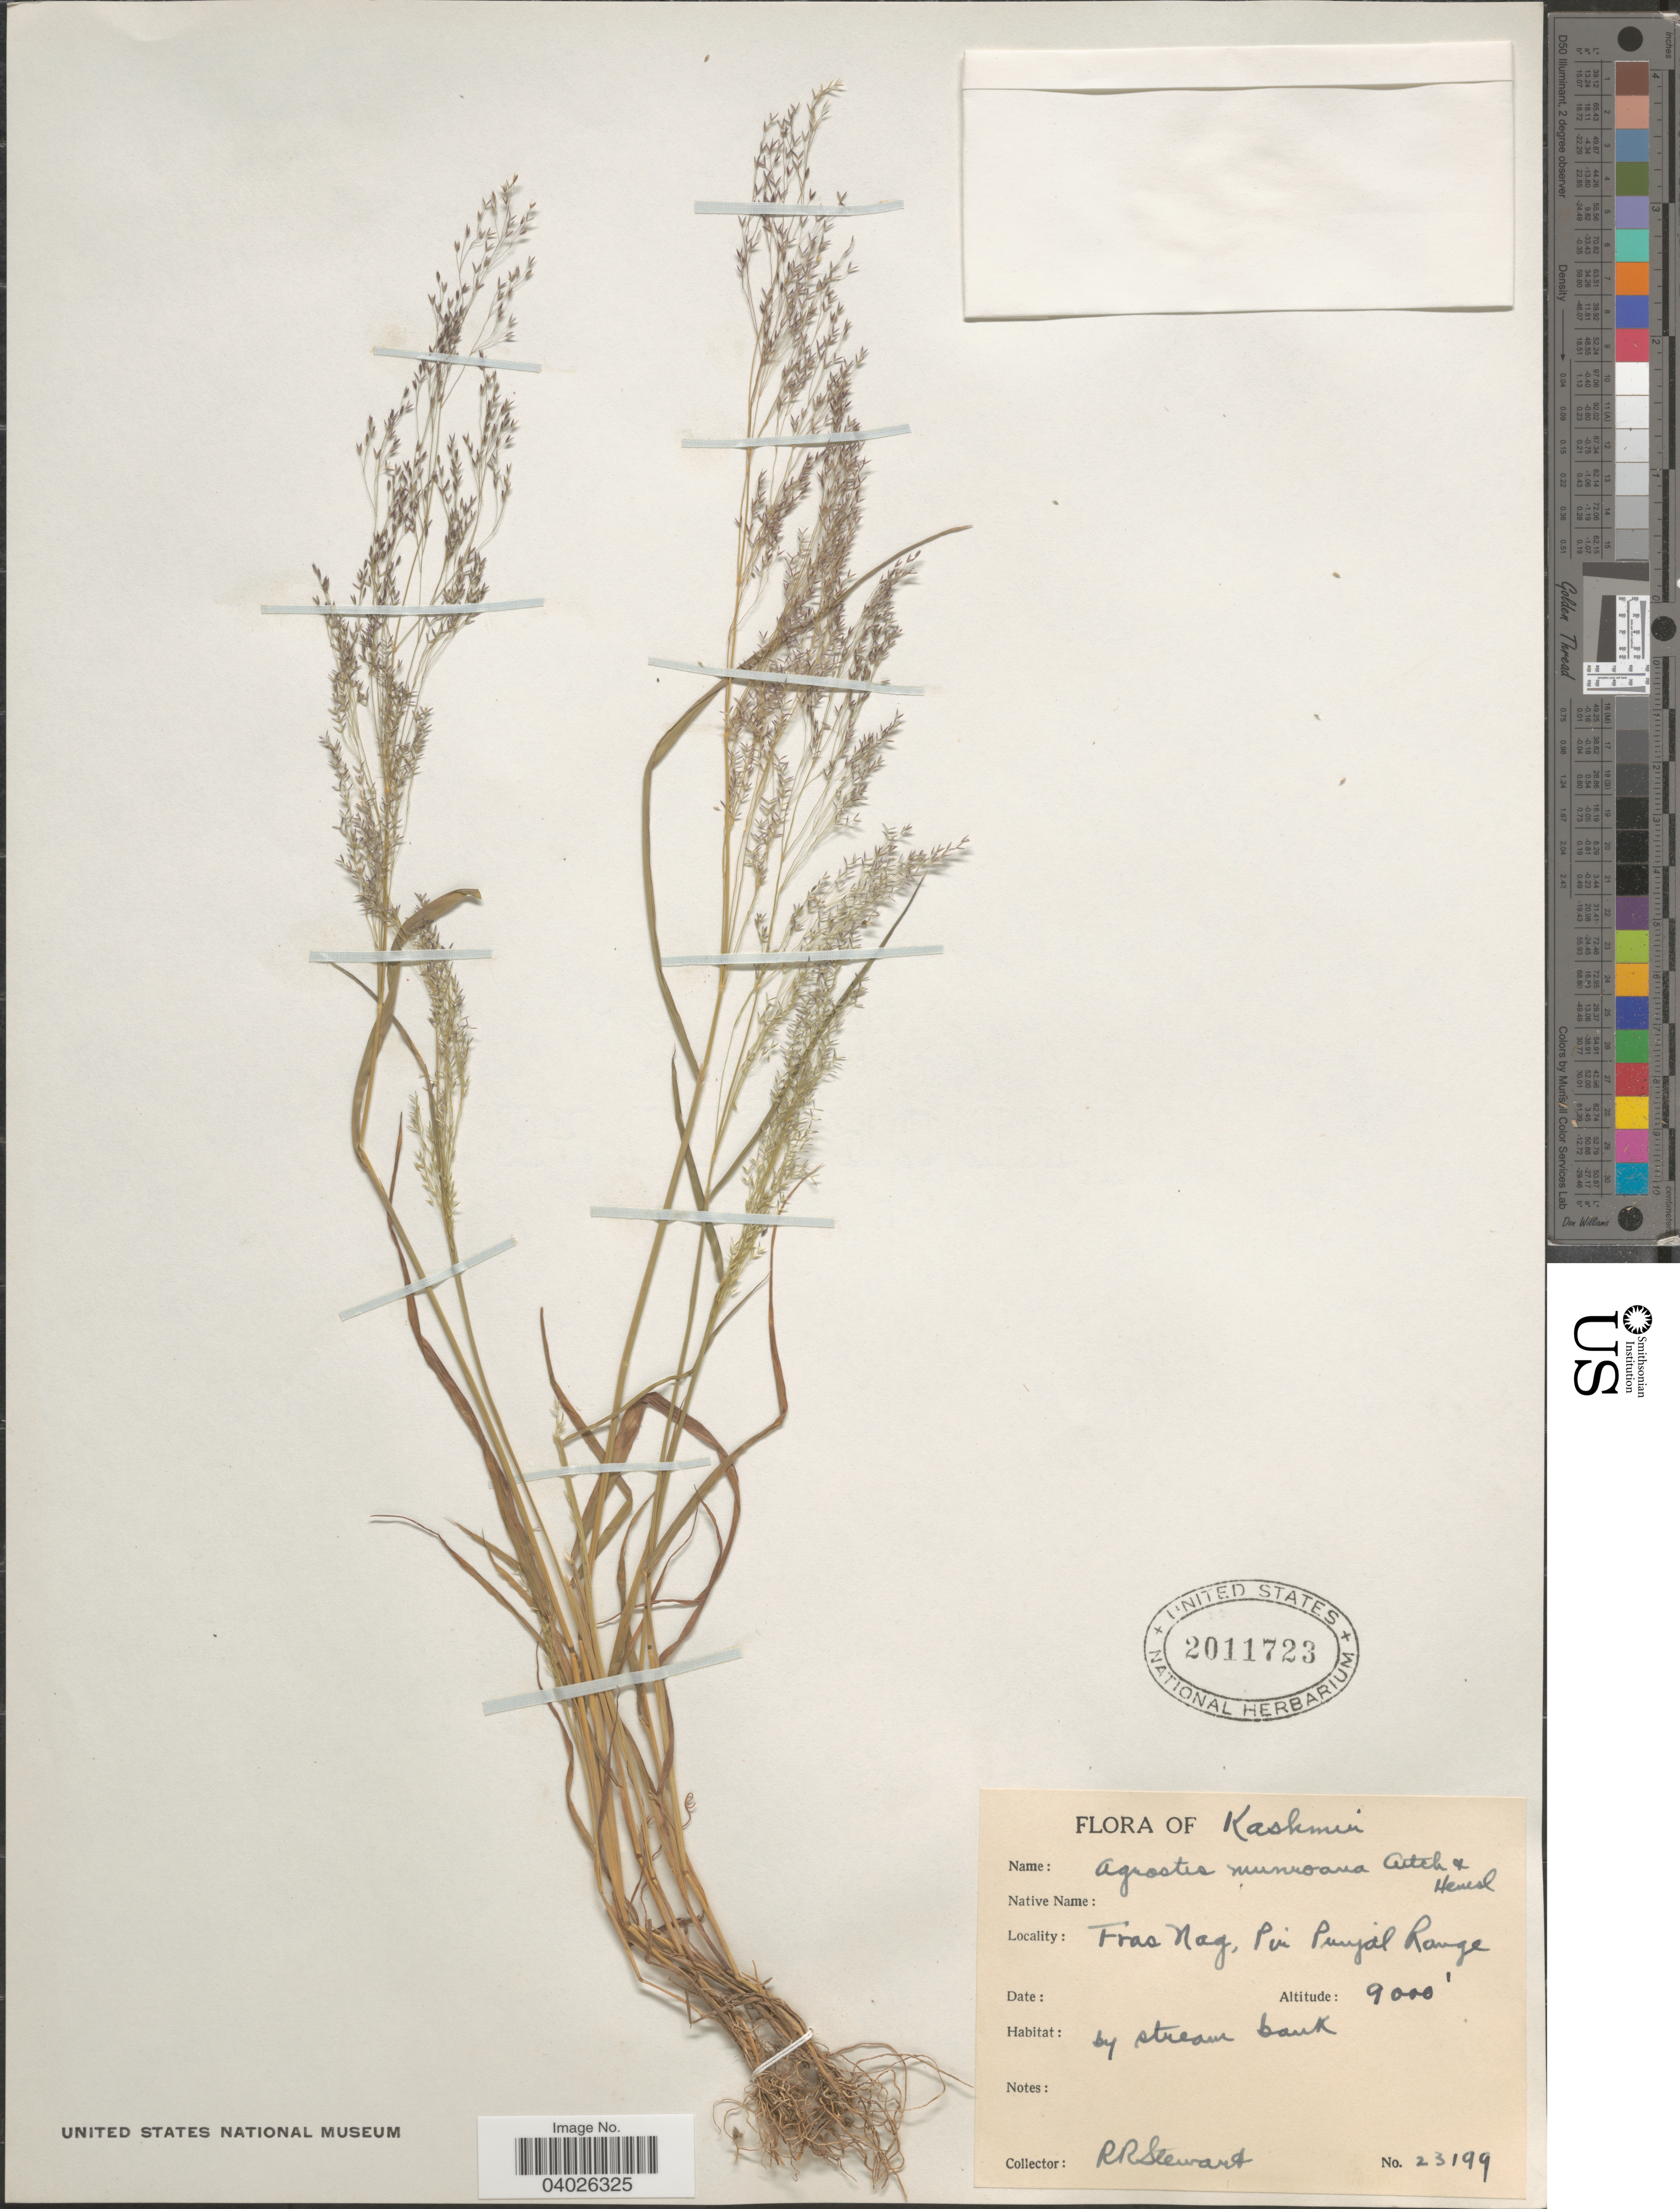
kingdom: Plantae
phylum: Tracheophyta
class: Liliopsida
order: Poales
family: Poaceae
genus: Agrostis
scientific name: Agrostis munroana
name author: Aitch. & Hemsl.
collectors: R. Stewart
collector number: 23199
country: India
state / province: Jammu and Kashmir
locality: Kashmir. Fras Nag, Pir Punjal Range.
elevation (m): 2743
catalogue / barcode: US 2011723